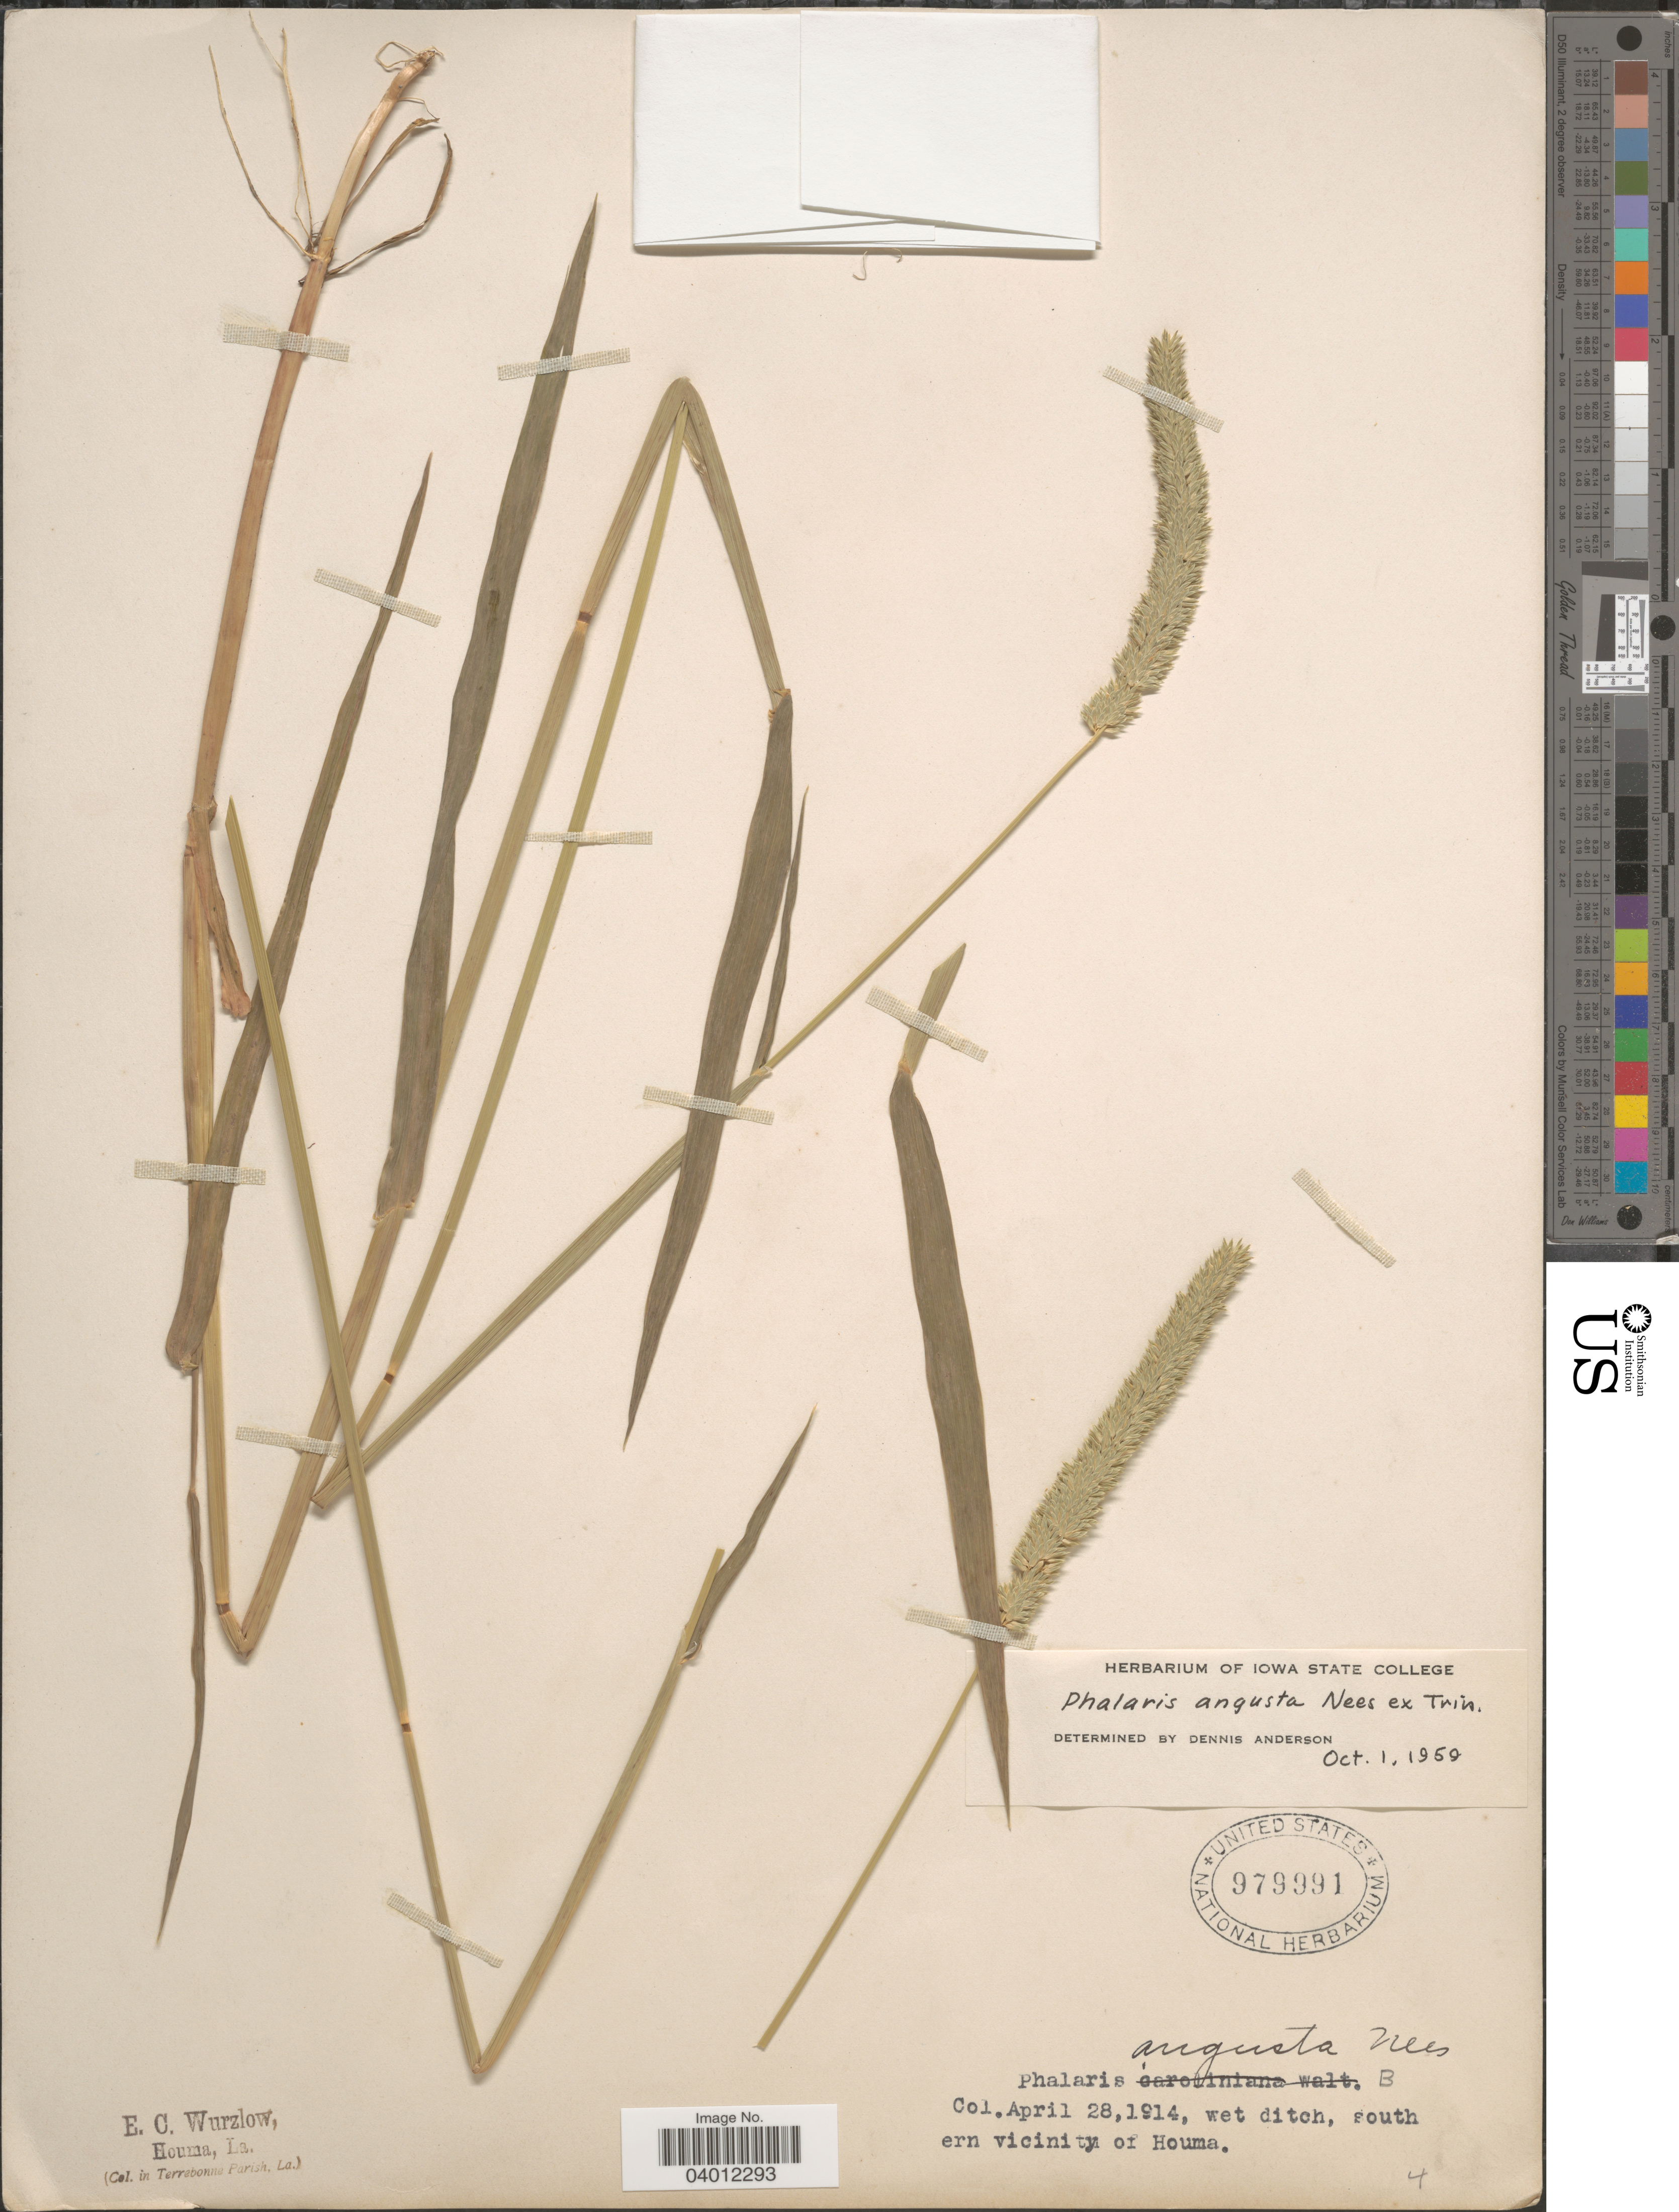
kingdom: Plantae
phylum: Tracheophyta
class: Liliopsida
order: Poales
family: Poaceae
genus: Phalaris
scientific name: Phalaris angusta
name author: Nees ex Trin.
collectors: E. Wurzlow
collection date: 1914-04-28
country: United States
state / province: Louisiana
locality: Southern vicinity of Houma.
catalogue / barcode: US 979991